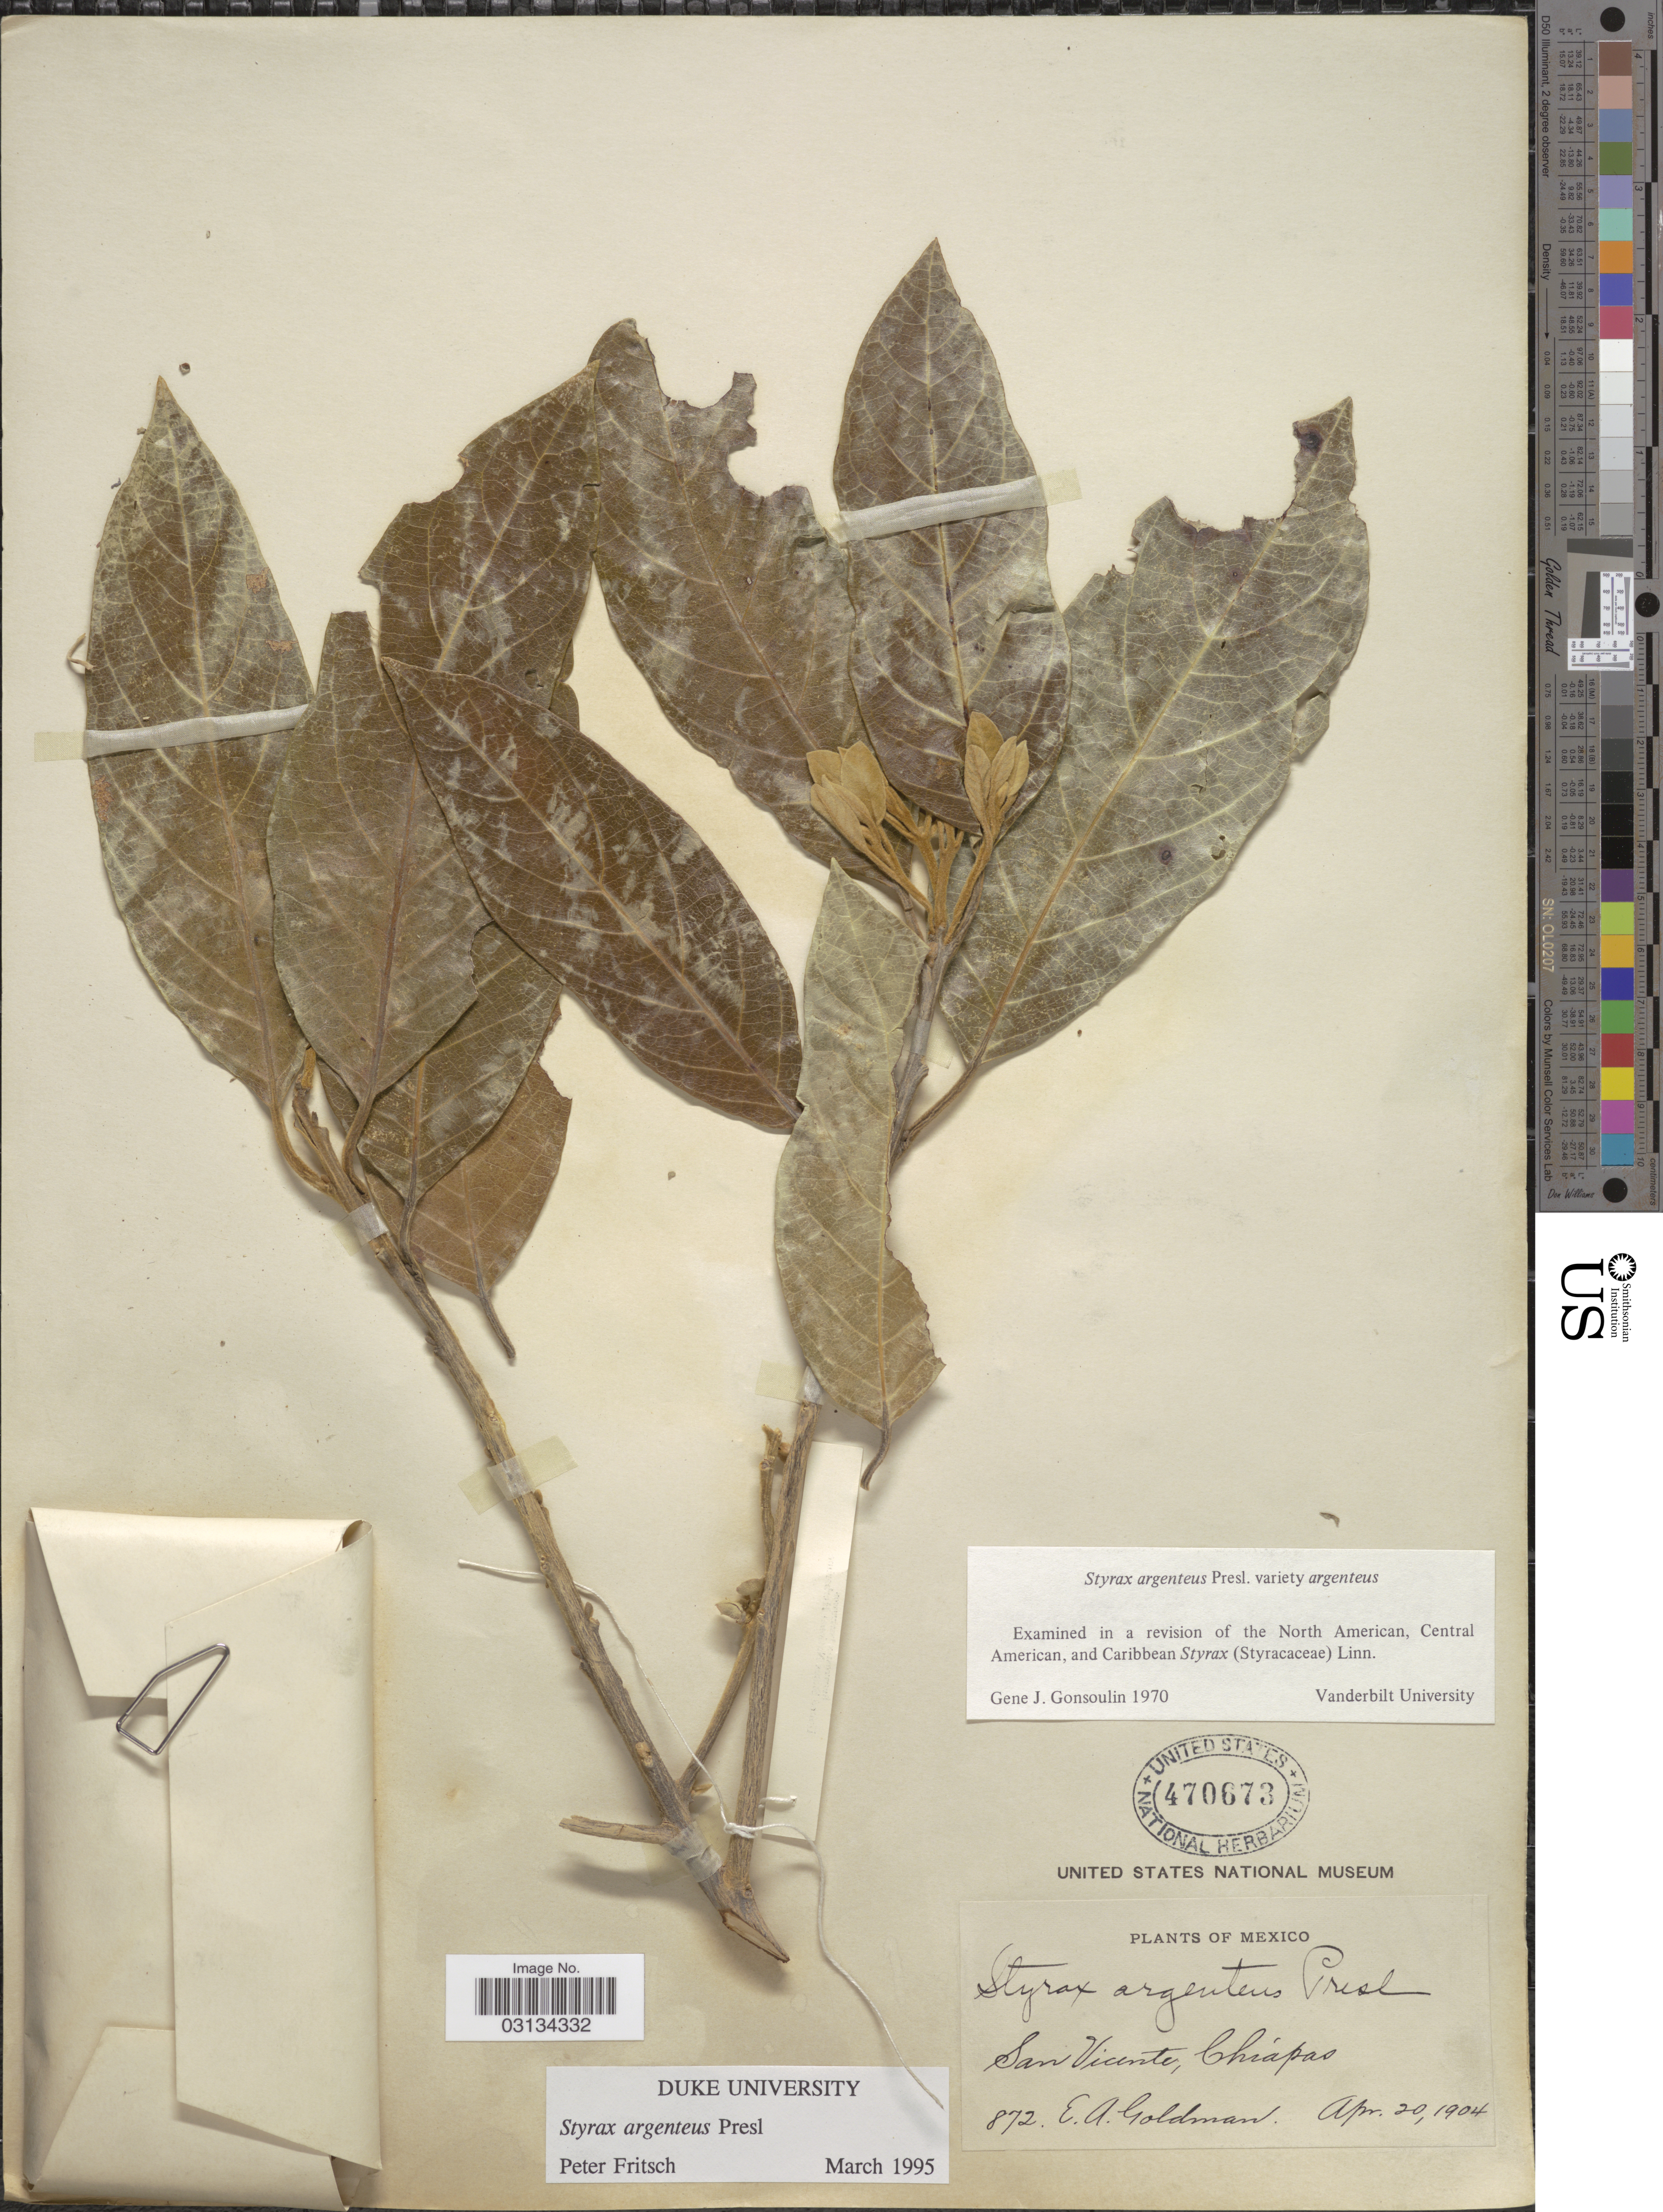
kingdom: Plantae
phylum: Tracheophyta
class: Magnoliopsida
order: Ericales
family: Styracaceae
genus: Styrax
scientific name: Styrax argenteus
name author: C. Presl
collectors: E. A. Goldman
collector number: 872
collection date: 1904-04-20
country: Mexico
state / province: Chiapas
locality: San Vicente.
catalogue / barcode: US 470673